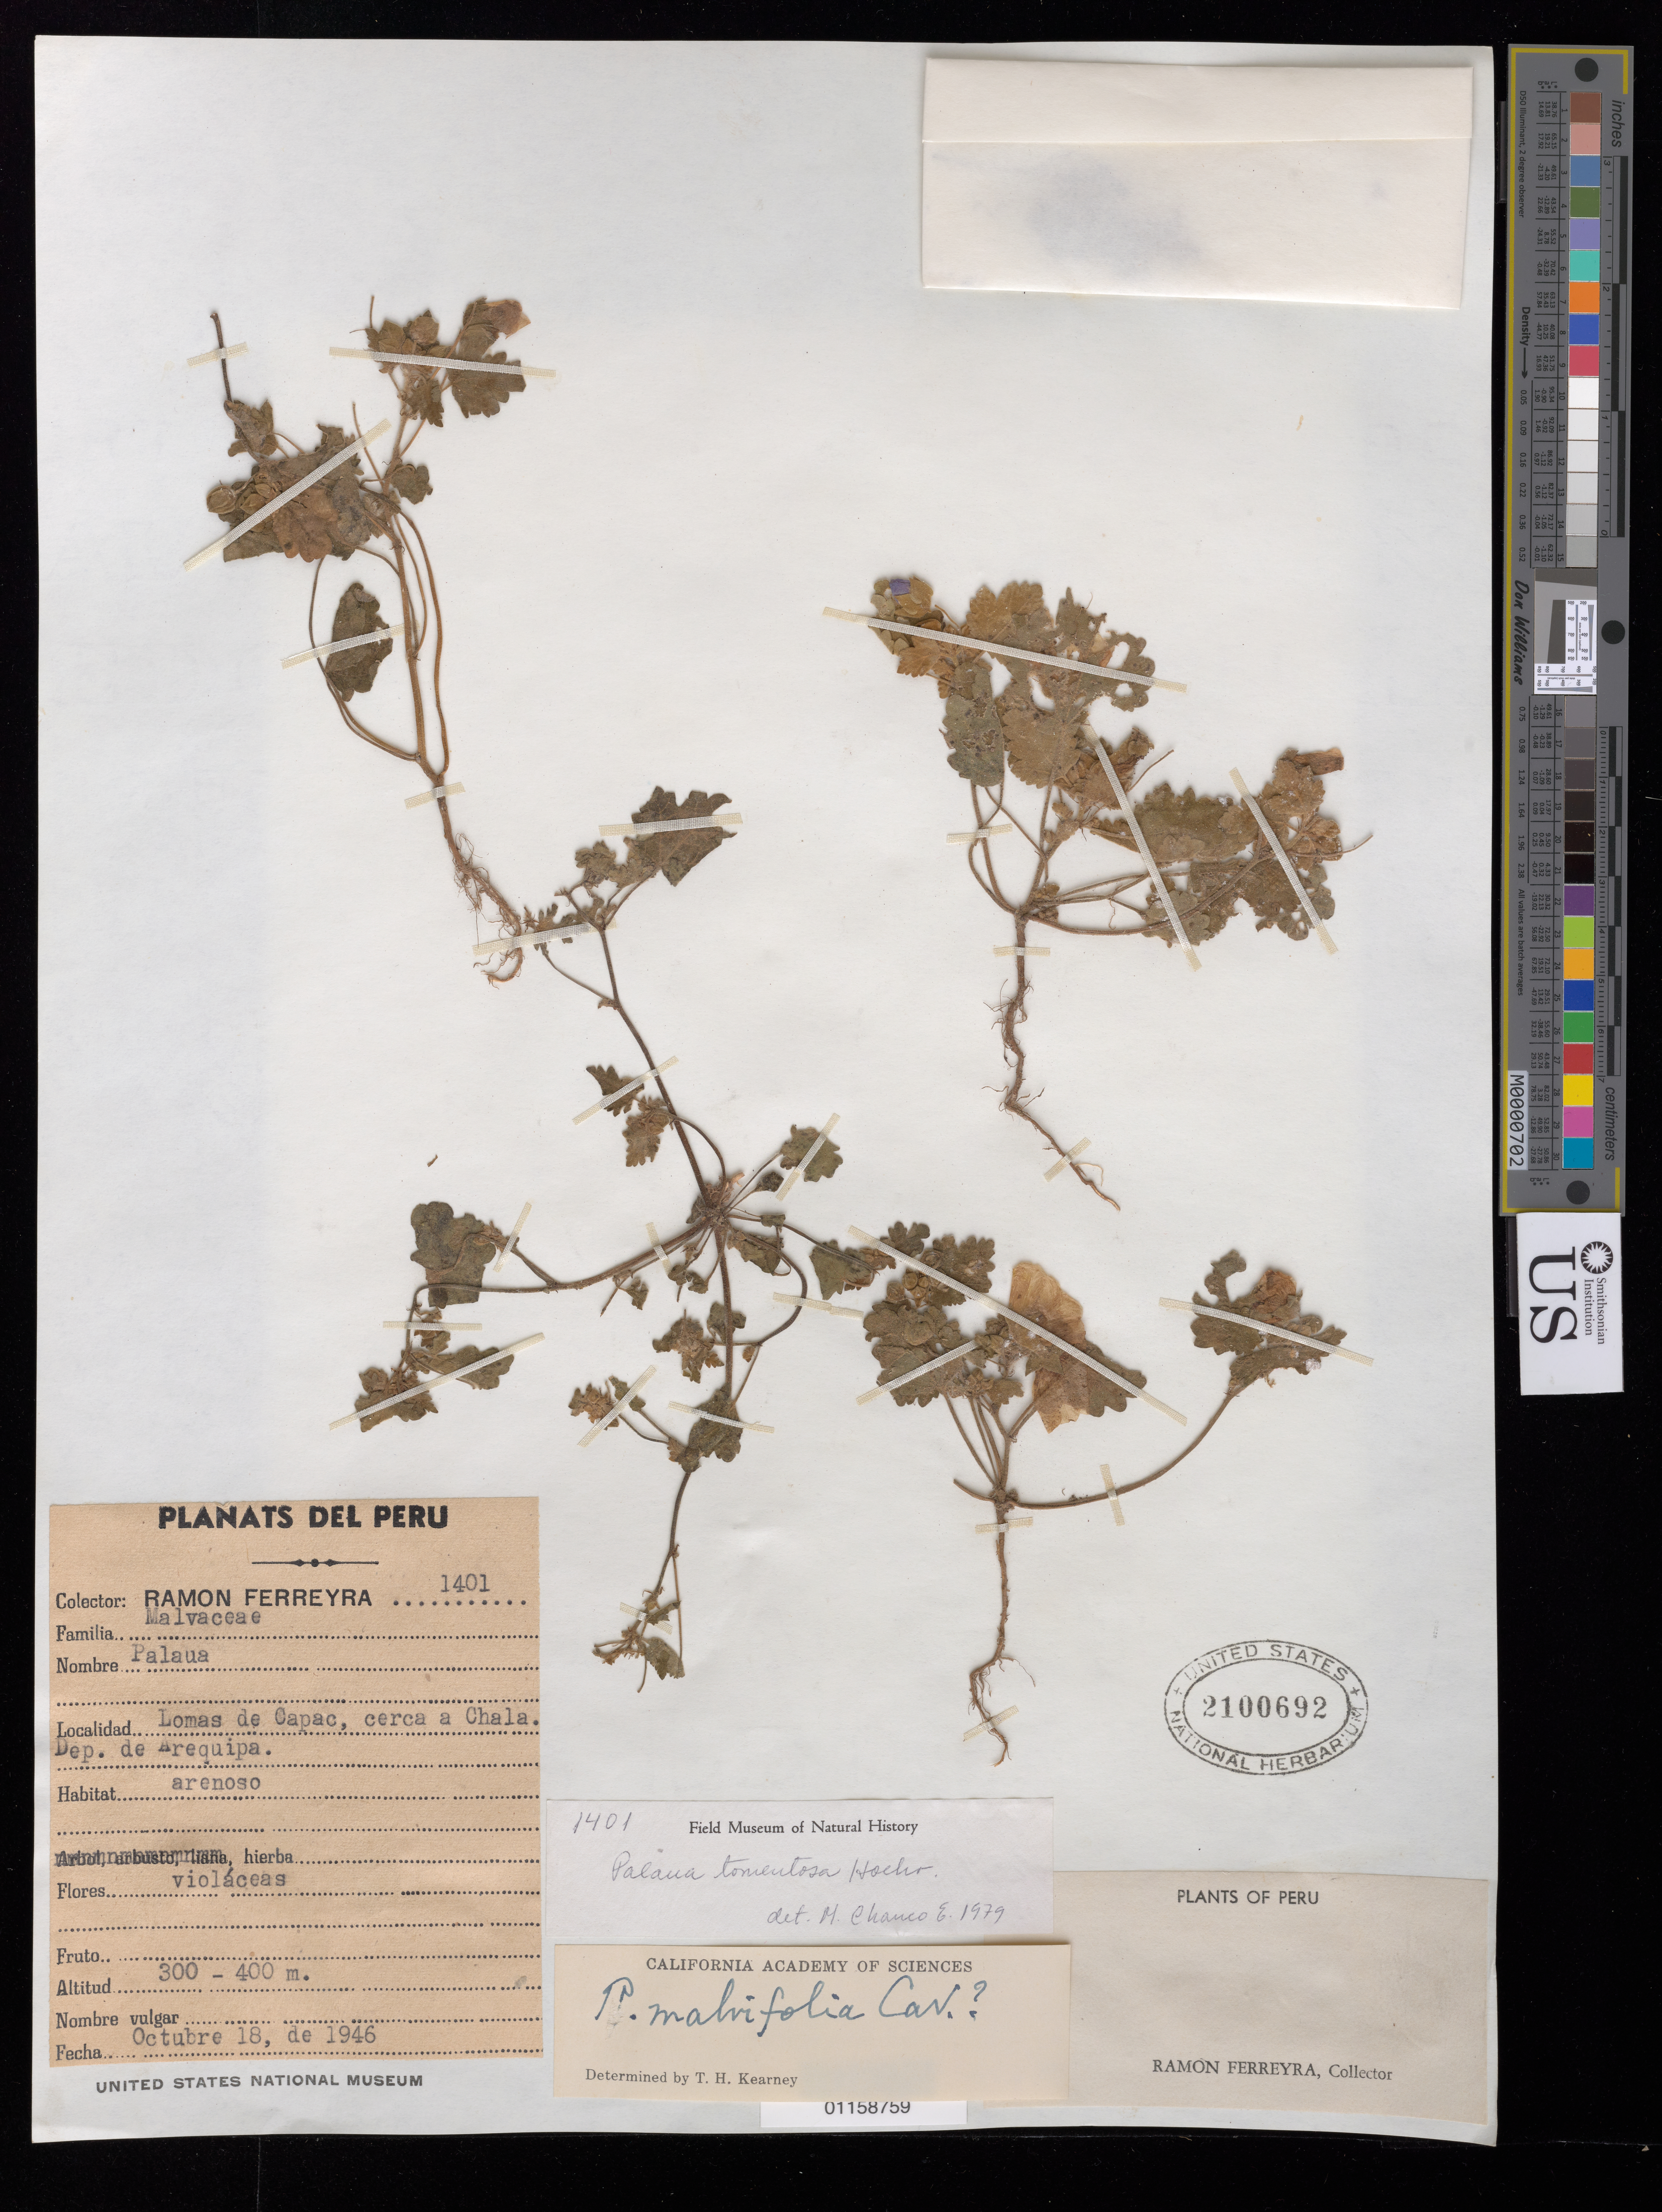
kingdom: Plantae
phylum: Tracheophyta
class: Magnoliopsida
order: Malvales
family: Malvaceae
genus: Palaua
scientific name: Palaua malvaefolia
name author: Cav.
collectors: R. A. Ferreyra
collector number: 1401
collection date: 1946-10-18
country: Peru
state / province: Arequipa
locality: Lomas de Capas, cerca a Chala.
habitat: Sand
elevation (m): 300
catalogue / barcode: US 2100692